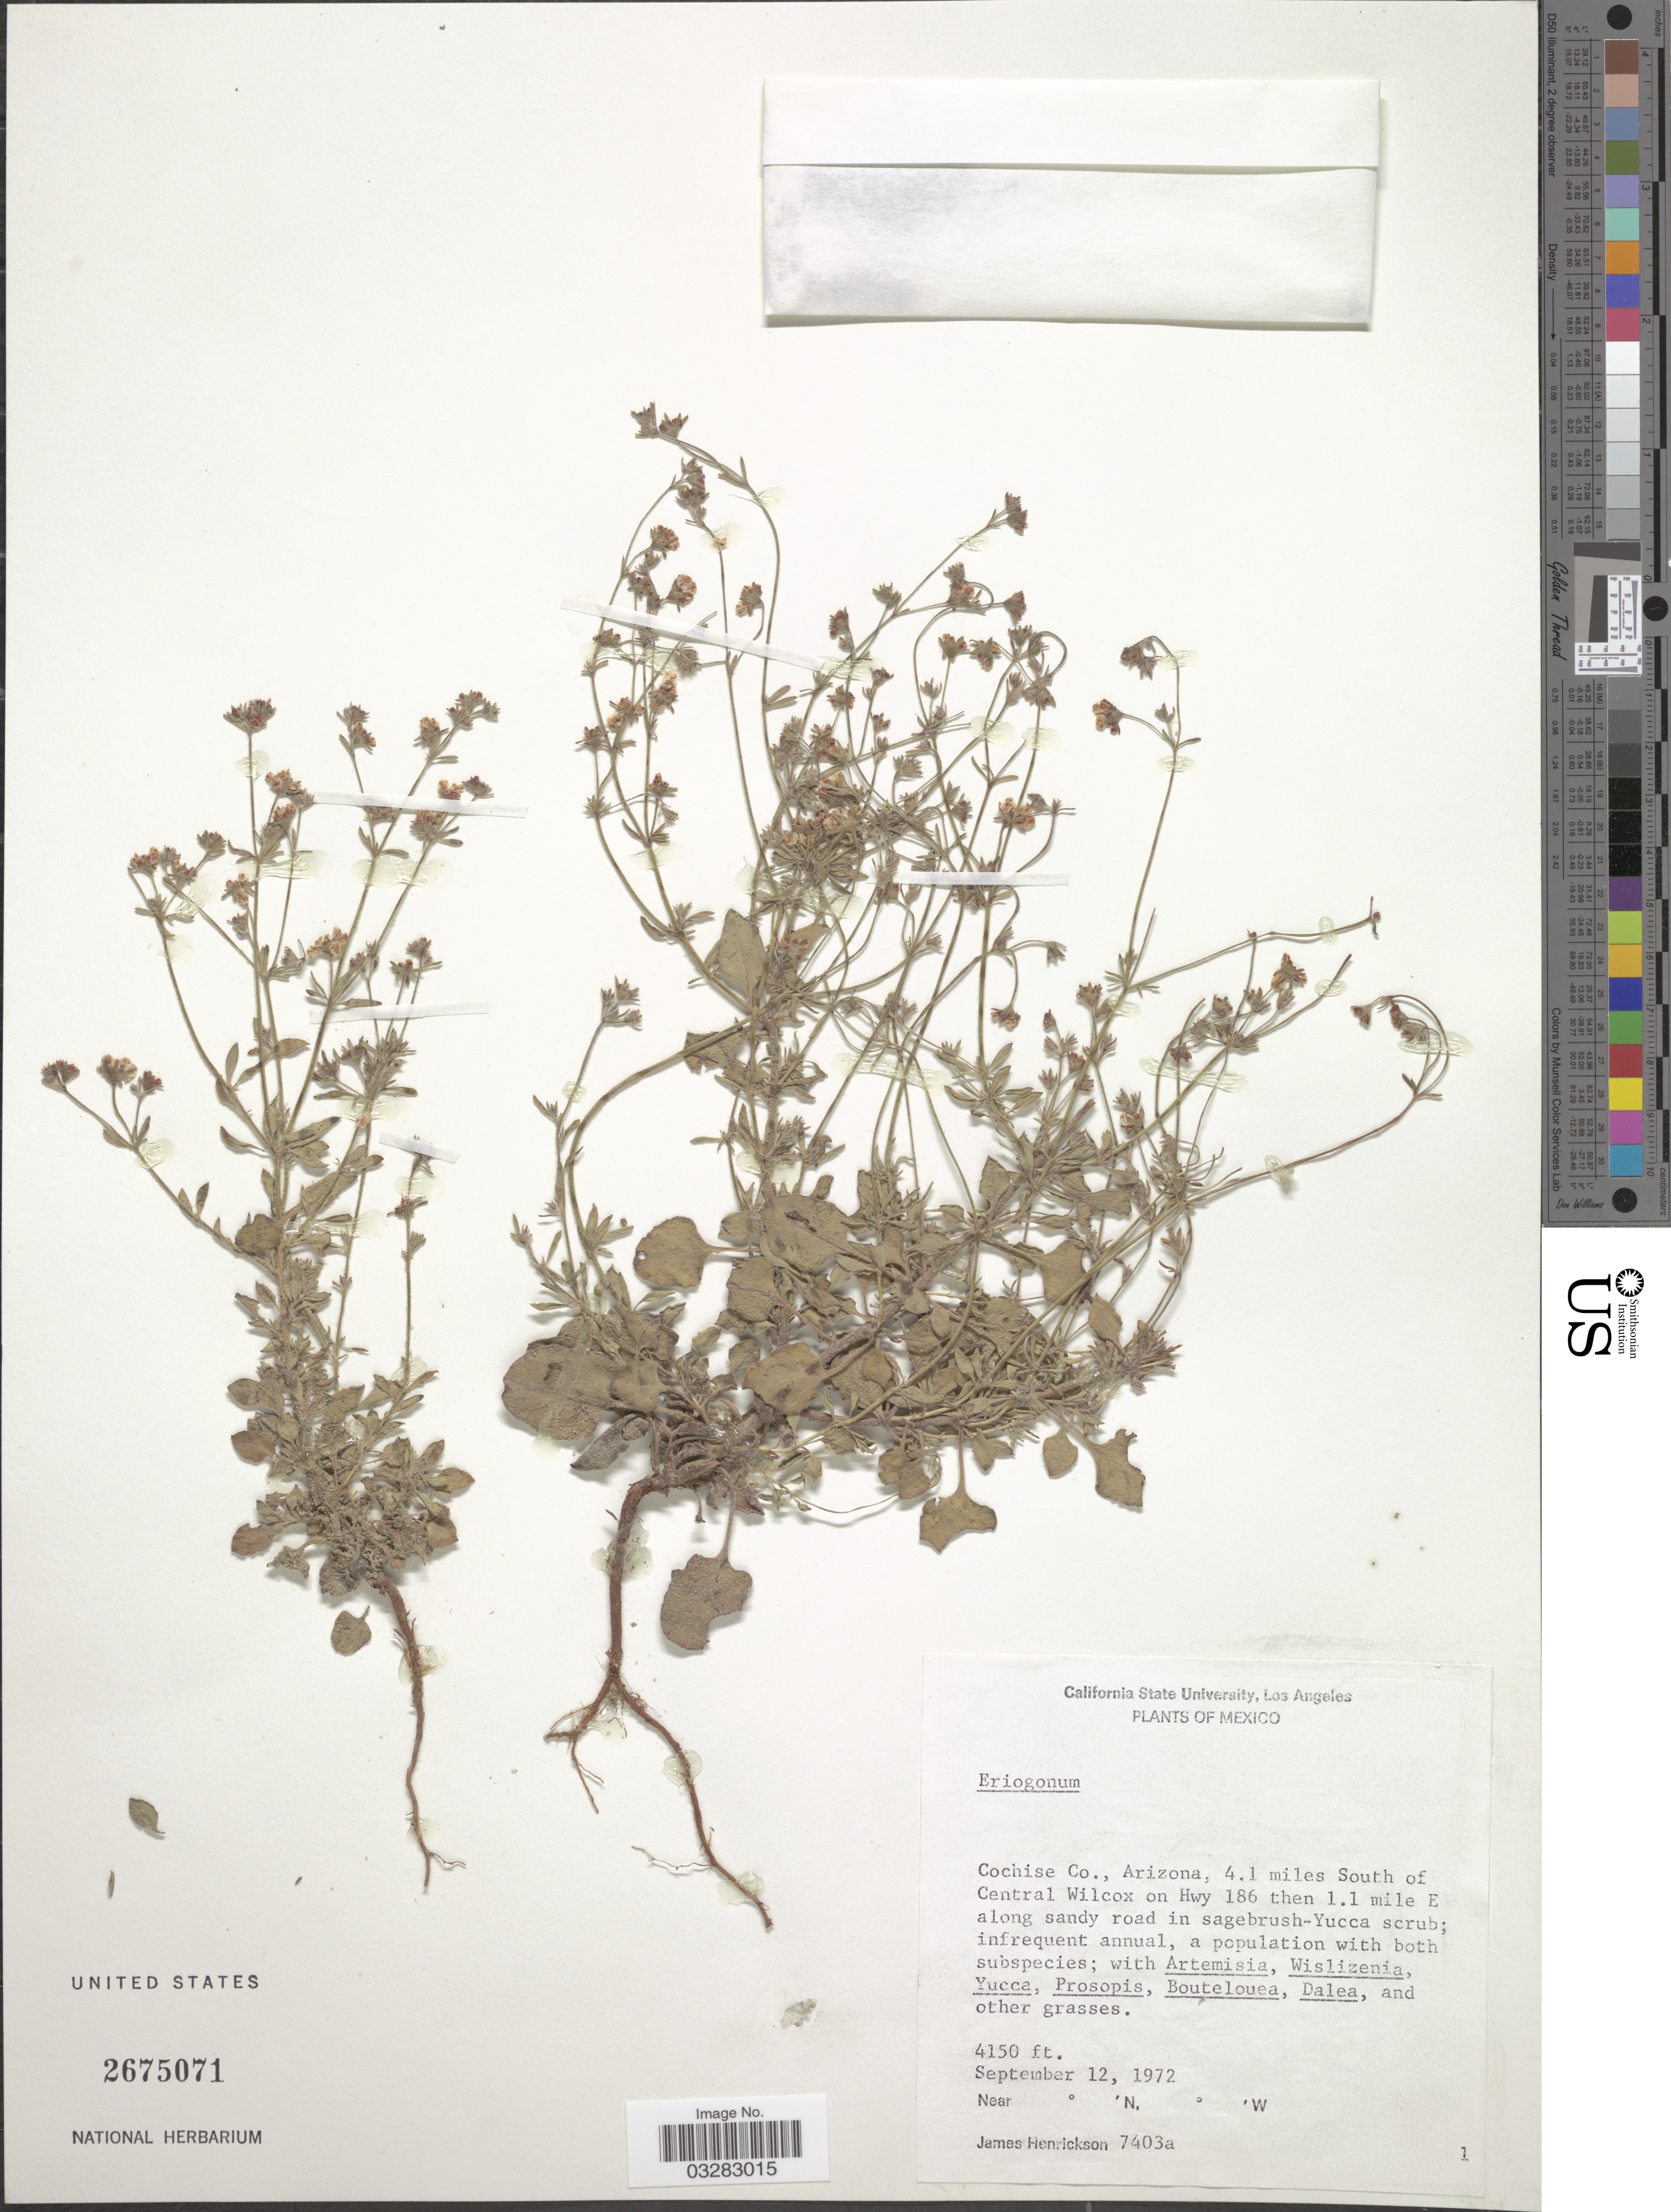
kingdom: Plantae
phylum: Tracheophyta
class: Magnoliopsida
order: Caryophyllales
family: Polygonaceae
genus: Eriogonum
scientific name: Eriogonum sp.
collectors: J. Henrickson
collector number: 7403a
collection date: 1972-09-12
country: United States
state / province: Arizona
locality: Cochise Co., Arizona, 4.1 miles South of Central Wilcox on Hwy 186 then 1.1 mile E along sandy road in sagebrush-Yucca scrub.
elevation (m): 1265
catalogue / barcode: US 2675071